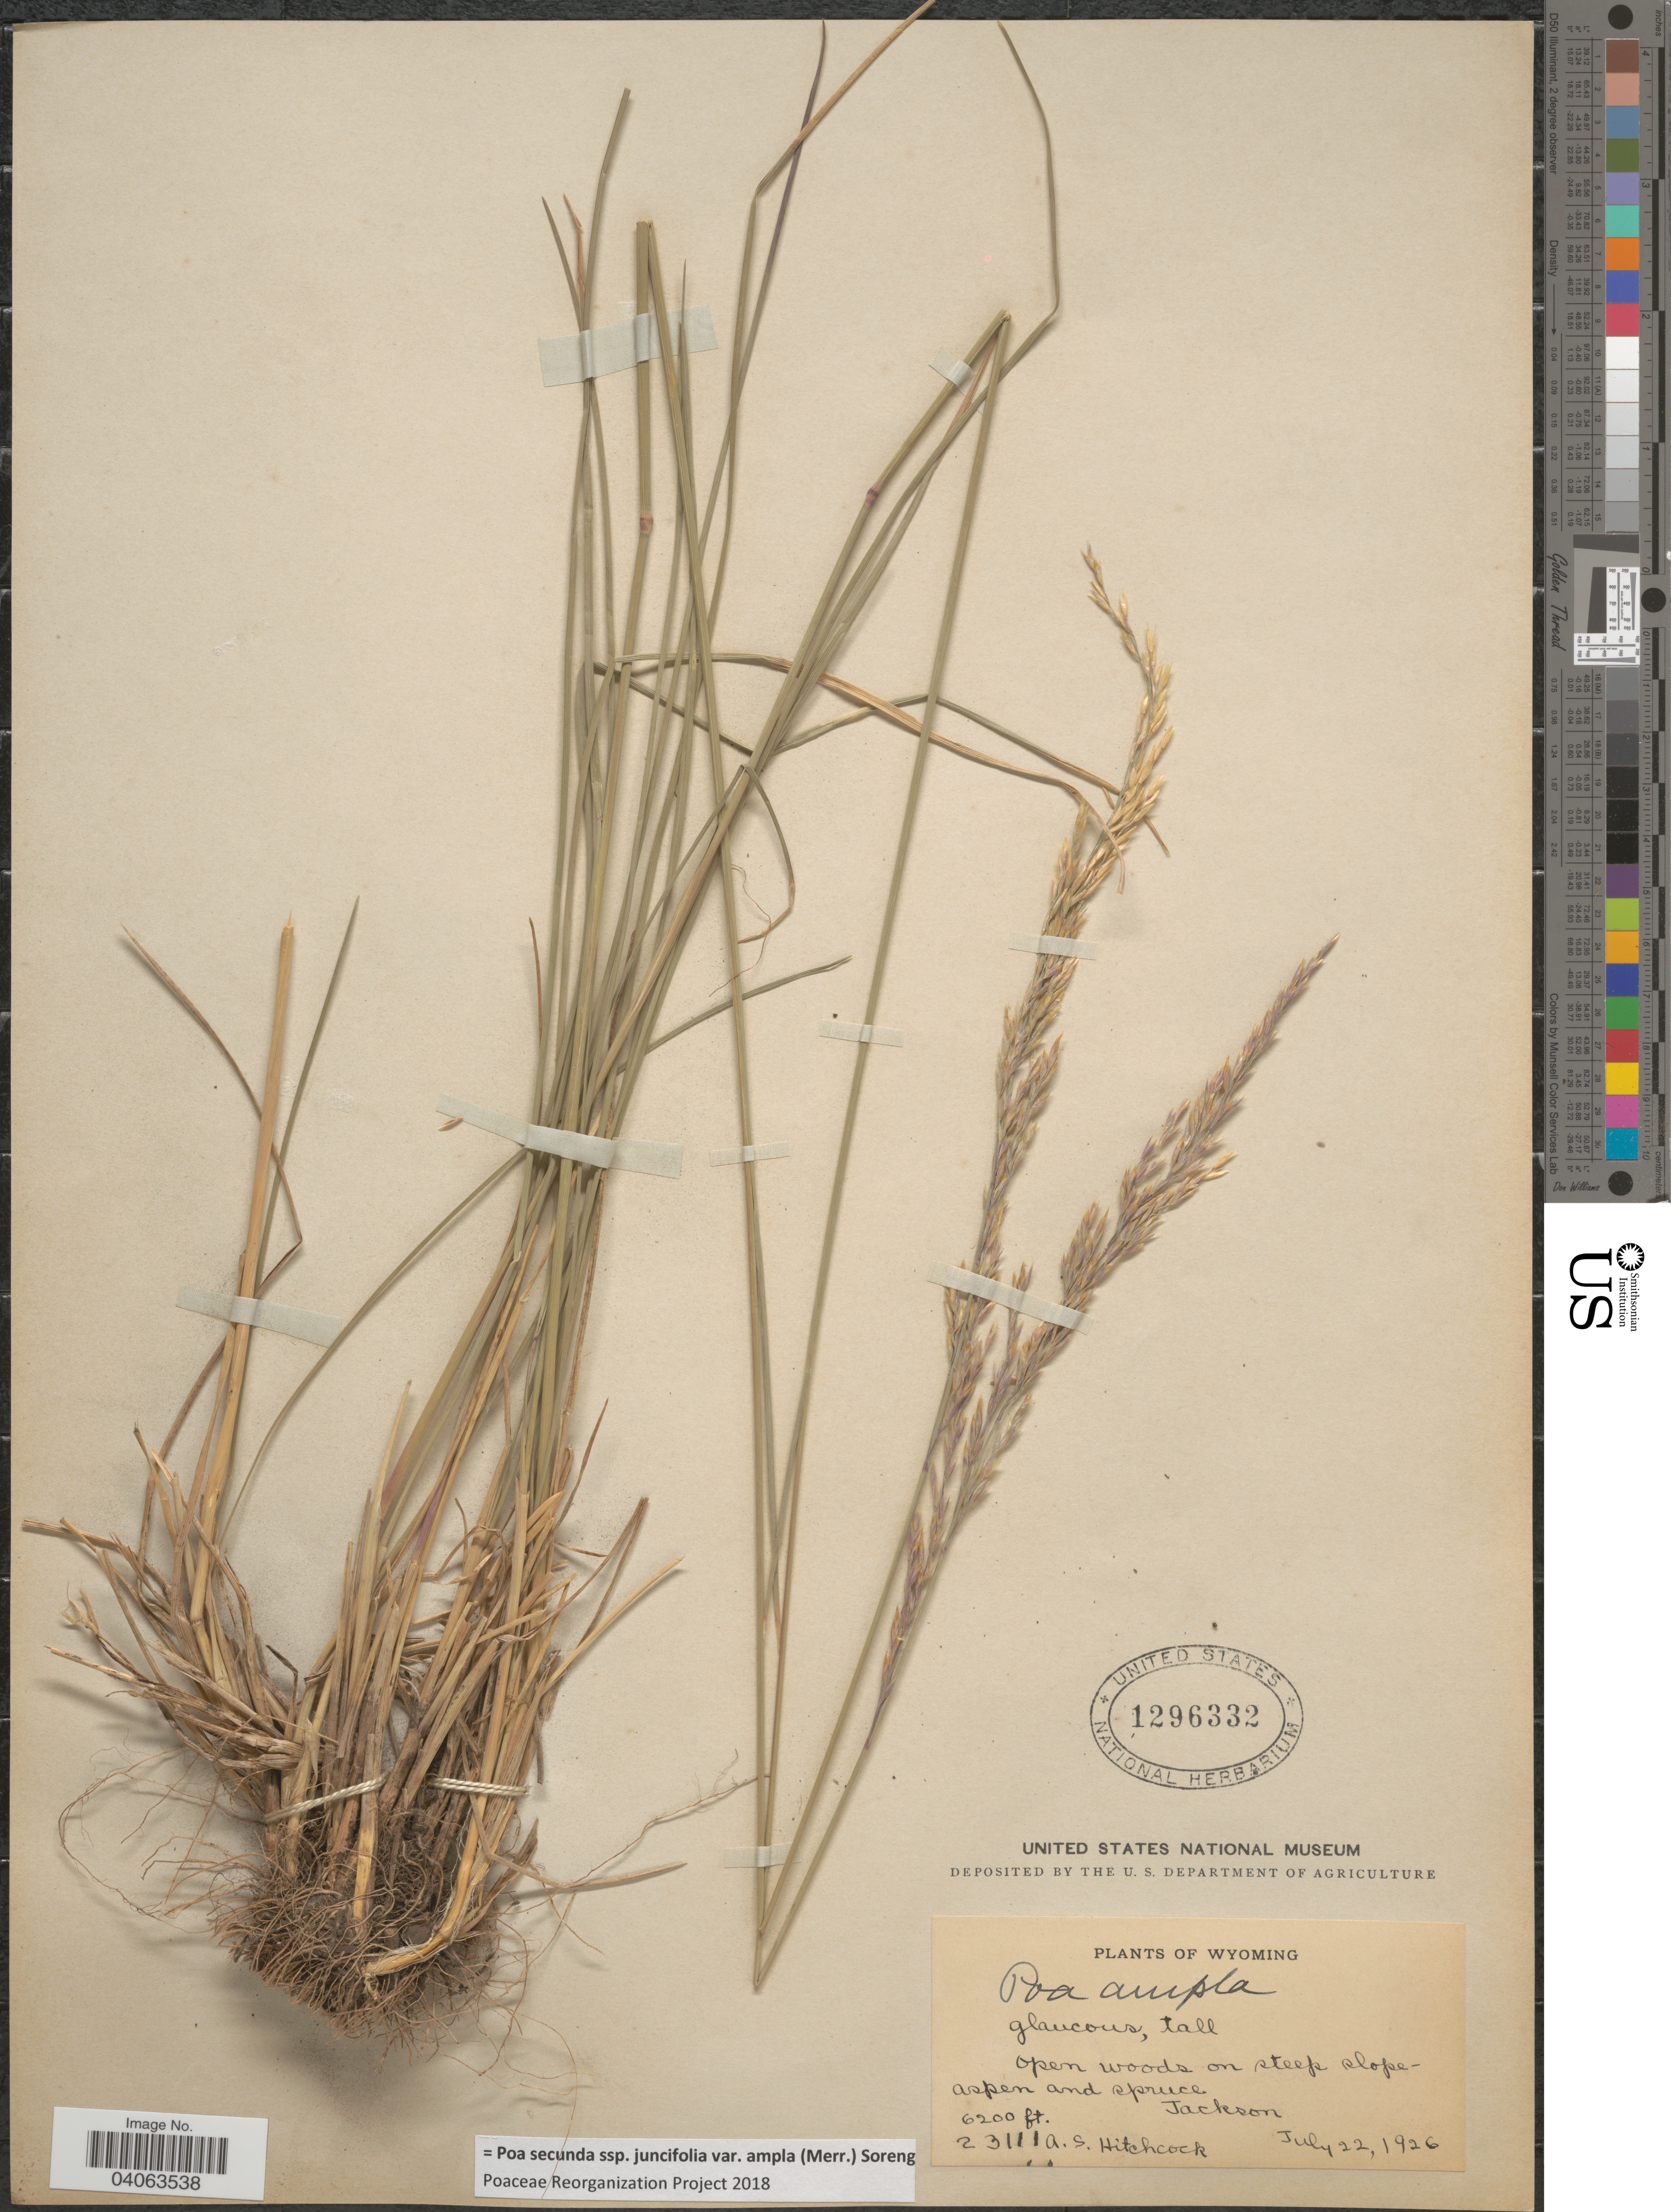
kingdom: Plantae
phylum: Tracheophyta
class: Liliopsida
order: Poales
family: Poaceae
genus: Poa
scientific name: Poa secunda subsp. juncifolia var. ampla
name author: (Merr.) Soreng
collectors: A. S. Hitchcock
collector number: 23111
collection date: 1926-07-22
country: United States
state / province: Wyoming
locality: Jackson.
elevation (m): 1890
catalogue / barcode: US 1296332